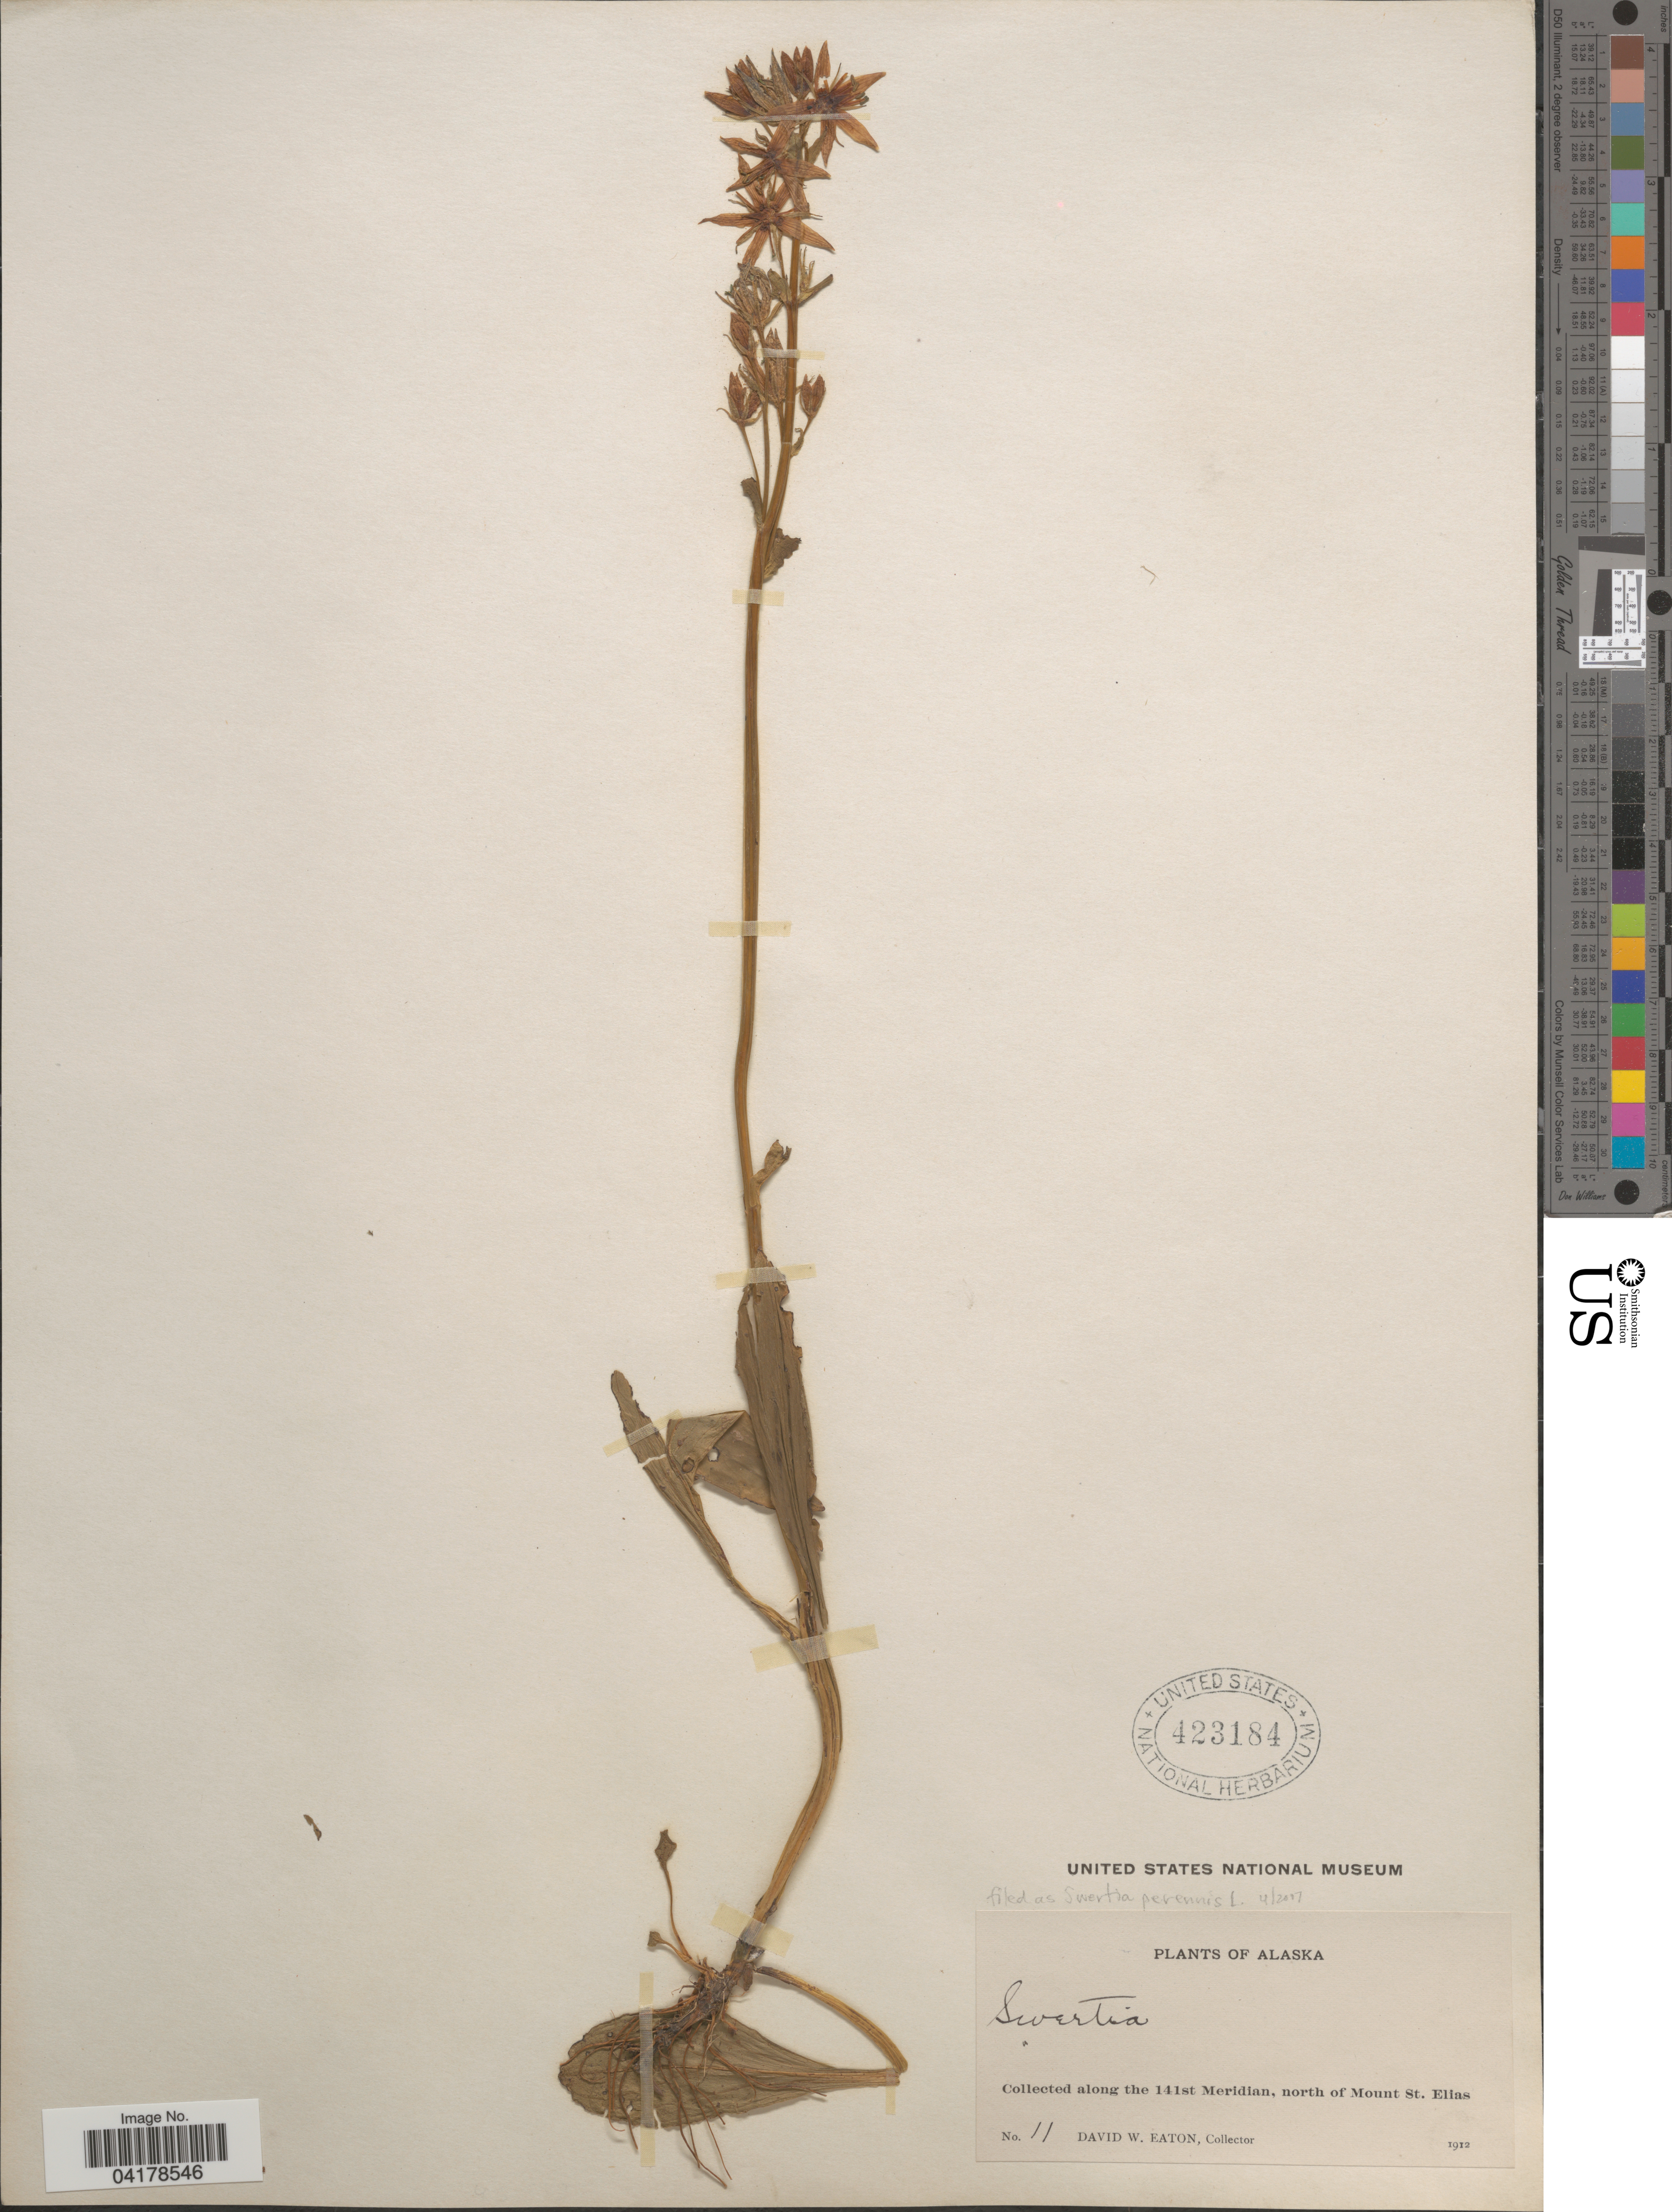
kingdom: Plantae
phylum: Tracheophyta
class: Magnoliopsida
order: Gentianales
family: Gentianaceae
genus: Swertia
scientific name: Swertia perennis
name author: L.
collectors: D. Eaton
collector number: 11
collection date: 1912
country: United States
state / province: Alaska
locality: Along the 141st Meridian, north of Mount St. Elias.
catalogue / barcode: US 423184